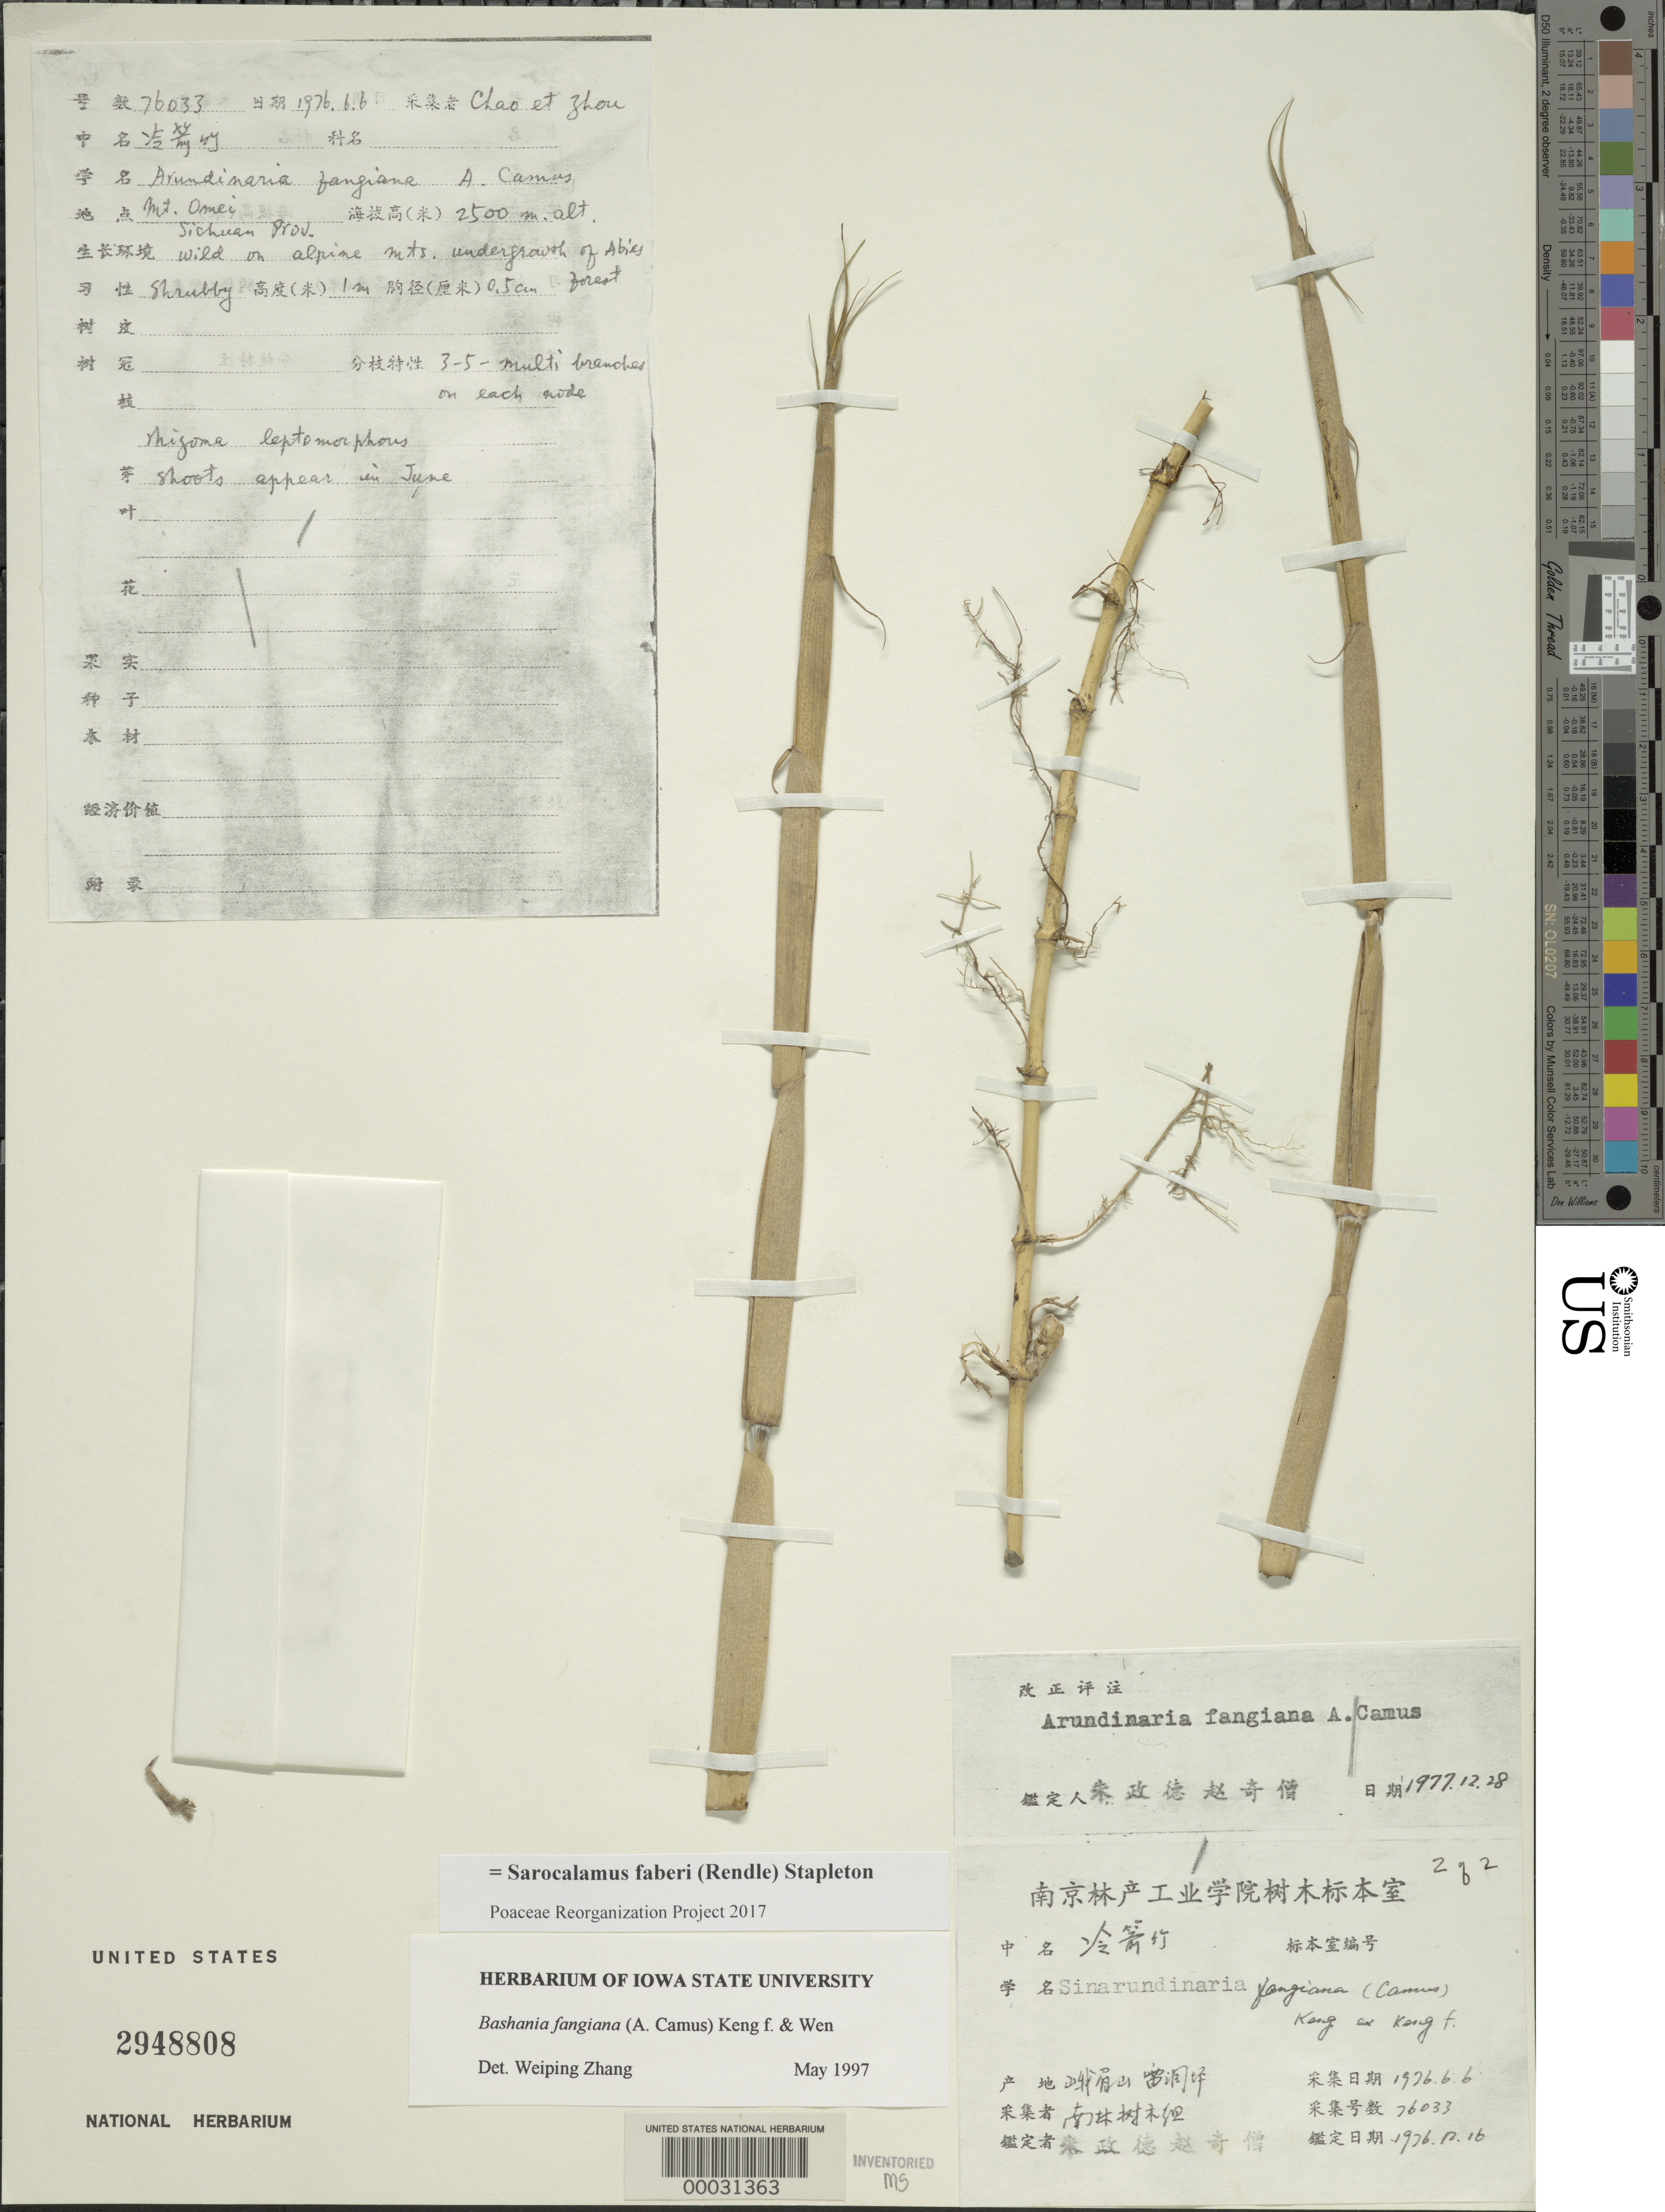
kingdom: Plantae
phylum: Tracheophyta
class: Liliopsida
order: Poales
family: Poaceae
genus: Sarocalamus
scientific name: Sarocalamus faberi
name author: (Rendle) Stapleton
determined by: Poaceae Reorganization Project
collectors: -. Chao & -. Zhou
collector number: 76033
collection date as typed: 06 Jun 1976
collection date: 1976-06-06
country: China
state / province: Sichuan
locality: Mt. omei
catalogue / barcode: US 2948808